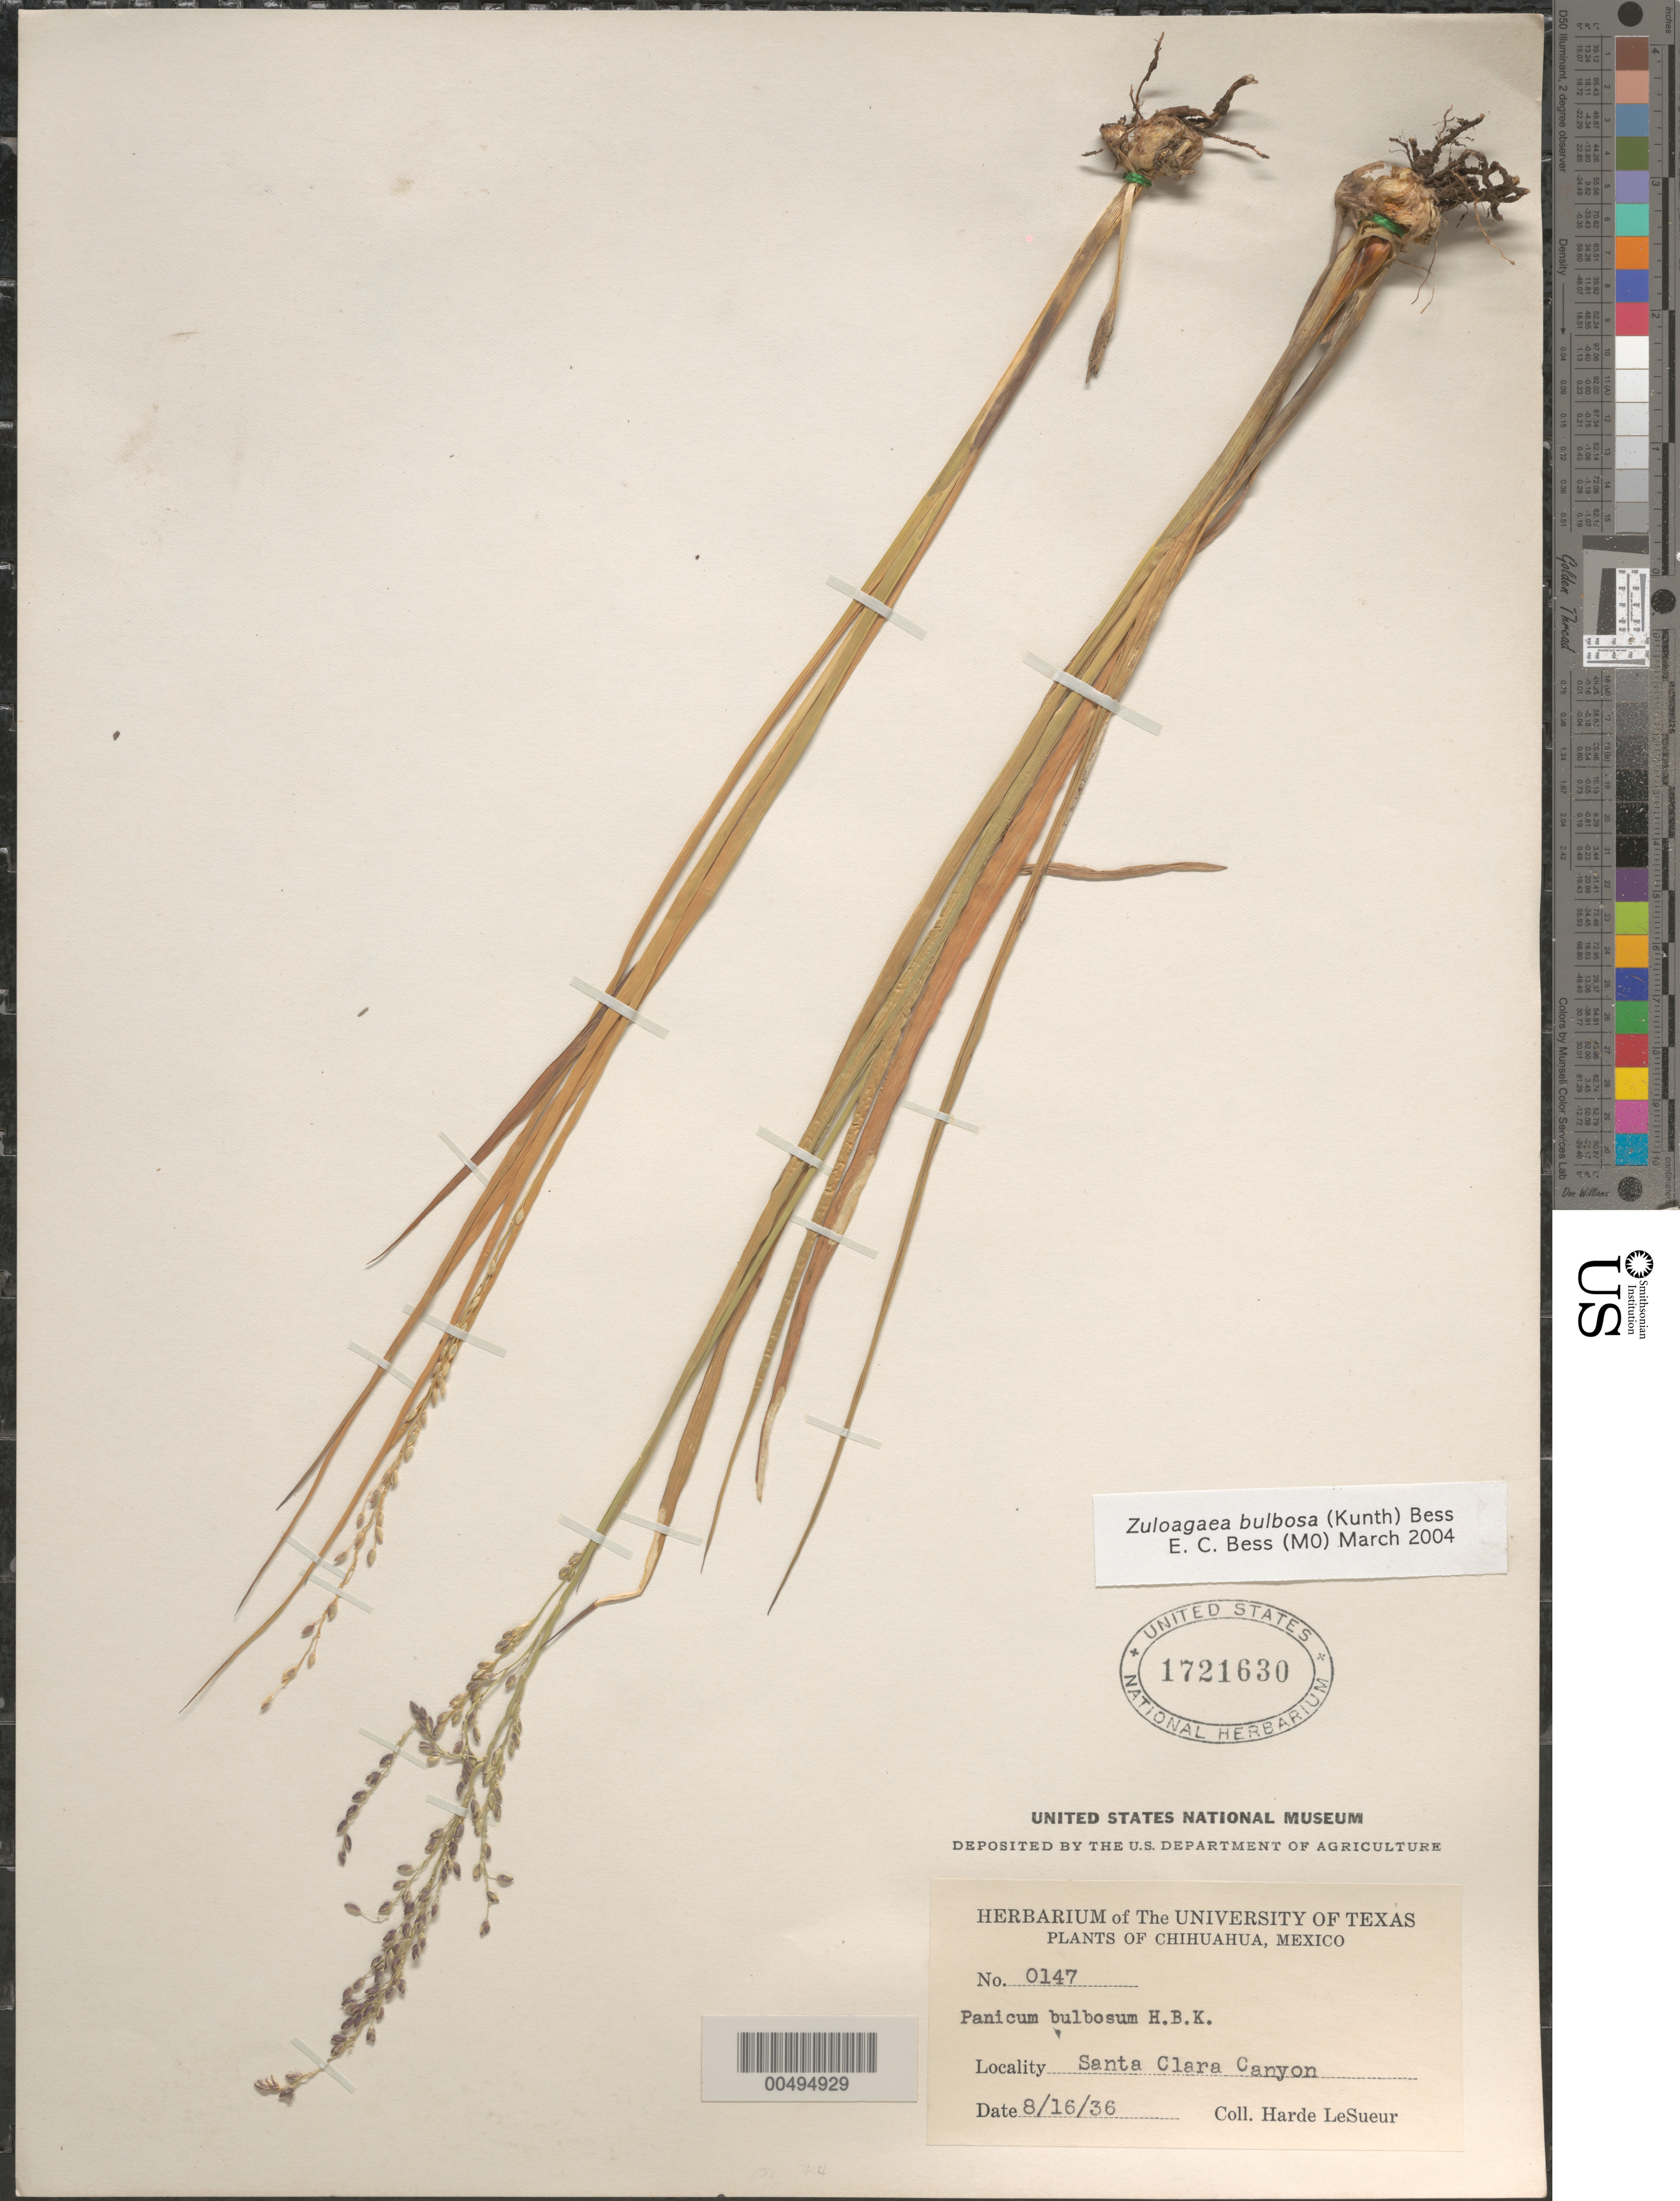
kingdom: Plantae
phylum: Tracheophyta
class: Liliopsida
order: Poales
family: Poaceae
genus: Panicum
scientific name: Panicum bulbosum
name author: Kunth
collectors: D. H. LeSueur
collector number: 0147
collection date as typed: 16 Aug 1936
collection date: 1936-08-16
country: Mexico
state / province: Chihuahua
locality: Santa Clara Canyon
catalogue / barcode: US 1721630